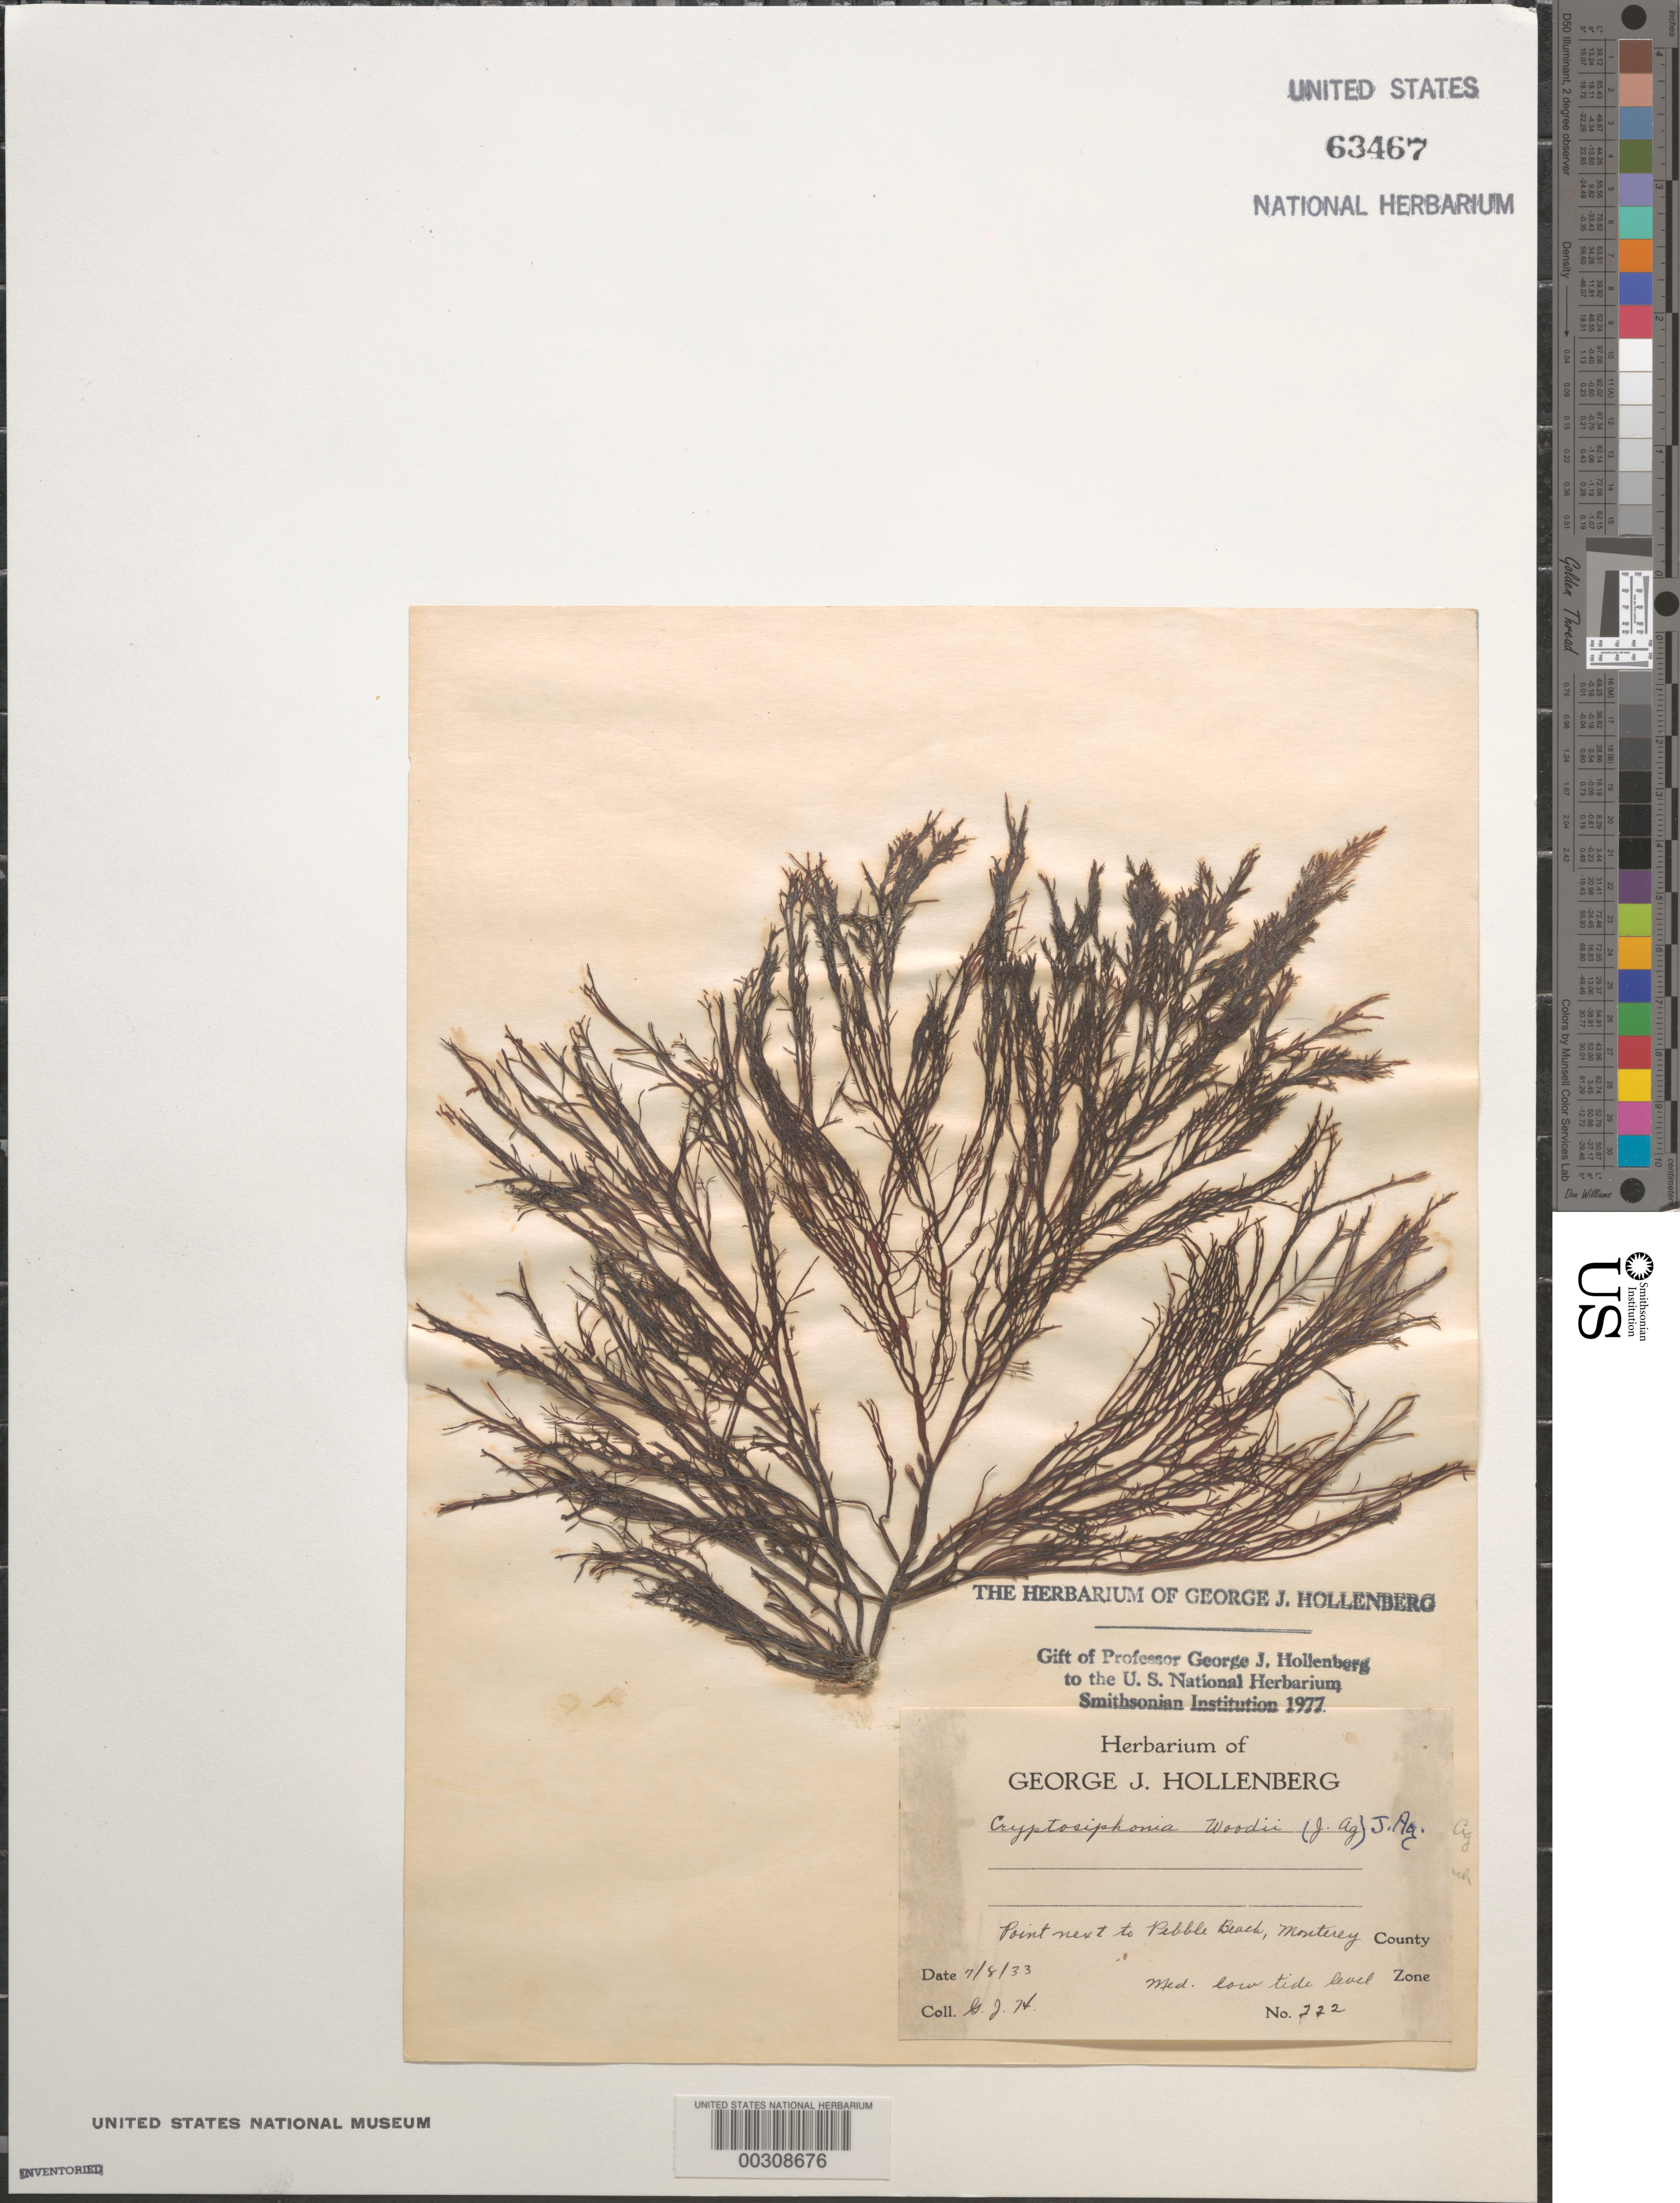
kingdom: Plantae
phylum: Rhodophyta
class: Florideophyceae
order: Gigartinales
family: Dumontiaceae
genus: Cryptosiphonia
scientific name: Cryptosiphonia woodii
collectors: G. Hollenberg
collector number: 222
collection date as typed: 7 Aug 33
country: United States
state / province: California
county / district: Monterey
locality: Point next to Pebble Beach, Monterey County. Med. low tide level Zone.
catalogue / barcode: US 63467